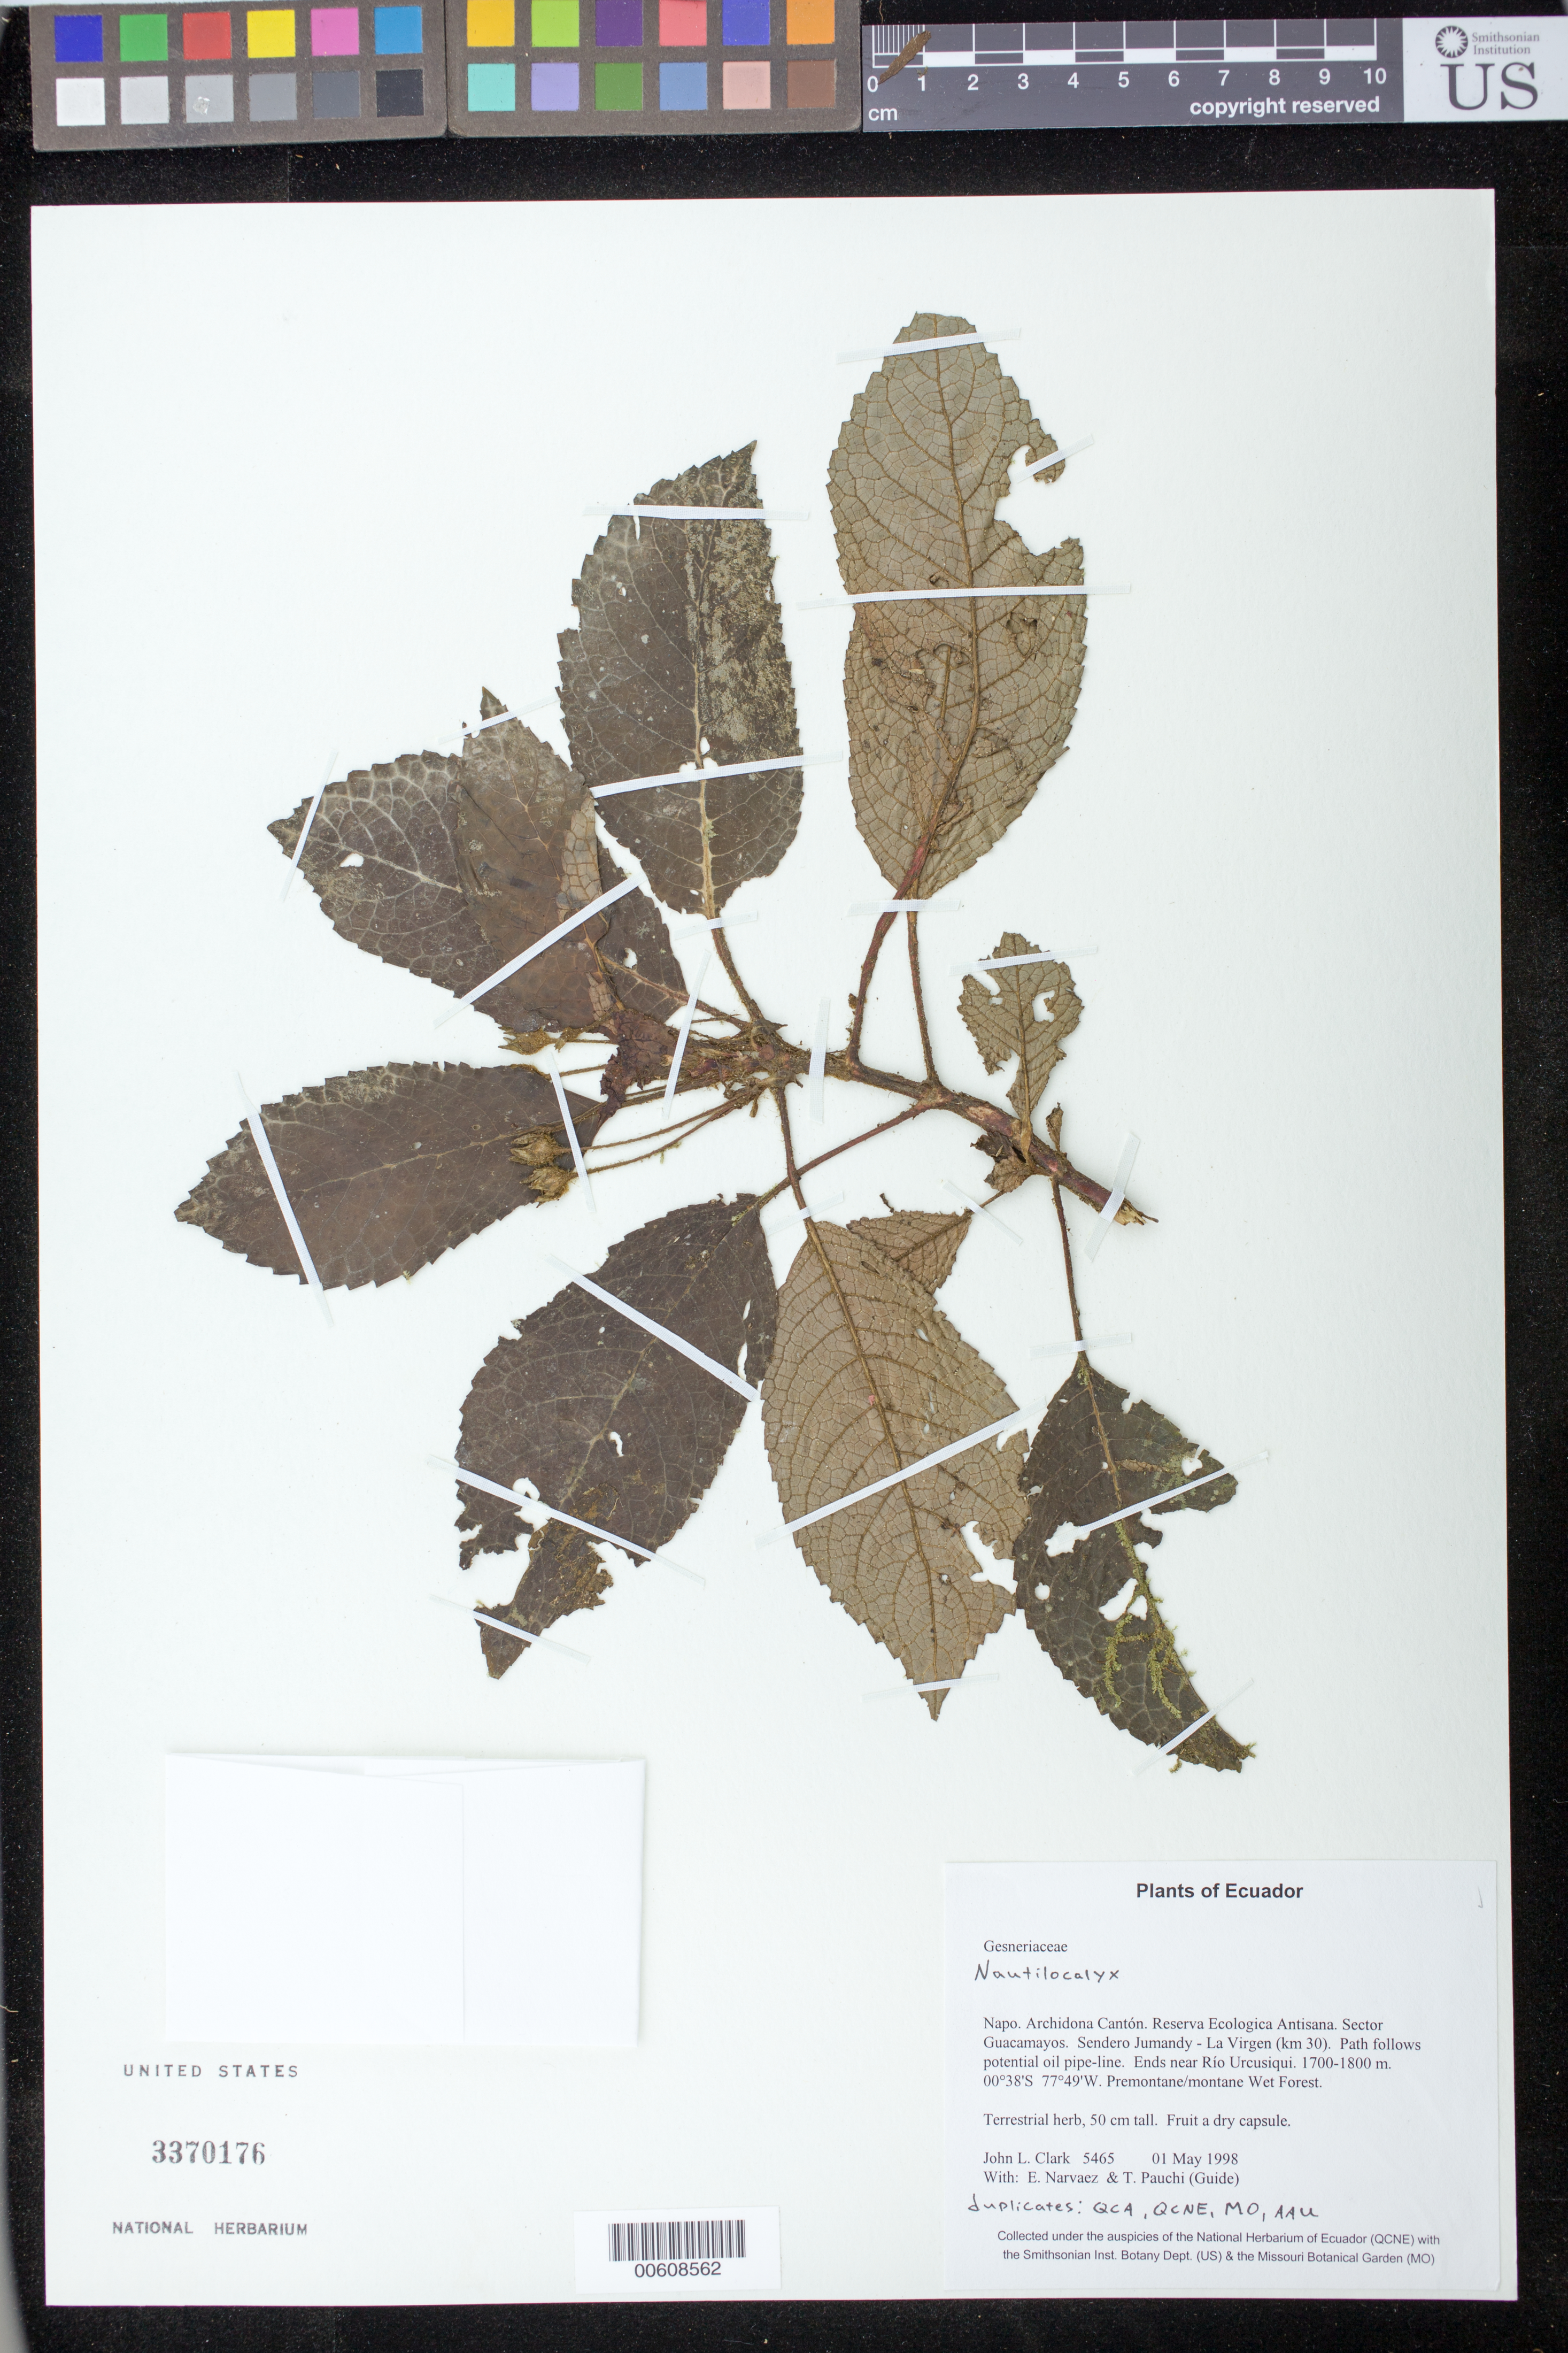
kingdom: Plantae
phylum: Tracheophyta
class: Magnoliopsida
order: Lamiales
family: Gesneriaceae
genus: Nautilocalyx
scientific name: Nautilocalyx sp.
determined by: Skog, Laurence E.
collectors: J. L. Clark, E. Narváez & T. Pauchi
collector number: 5465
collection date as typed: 01 May 1998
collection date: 1998-05-01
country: Ecuador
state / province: Napo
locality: Archidona Cantón. Reserva Ecologica Antisana. Sector Guacamayos. Sendero Jumandy - La Virgen (km 30). Path follows potential oil pipe-line. Ends near Río Urcusiqui.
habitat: Premontane/montane Wet Forest.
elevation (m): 1700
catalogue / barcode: US 3370176